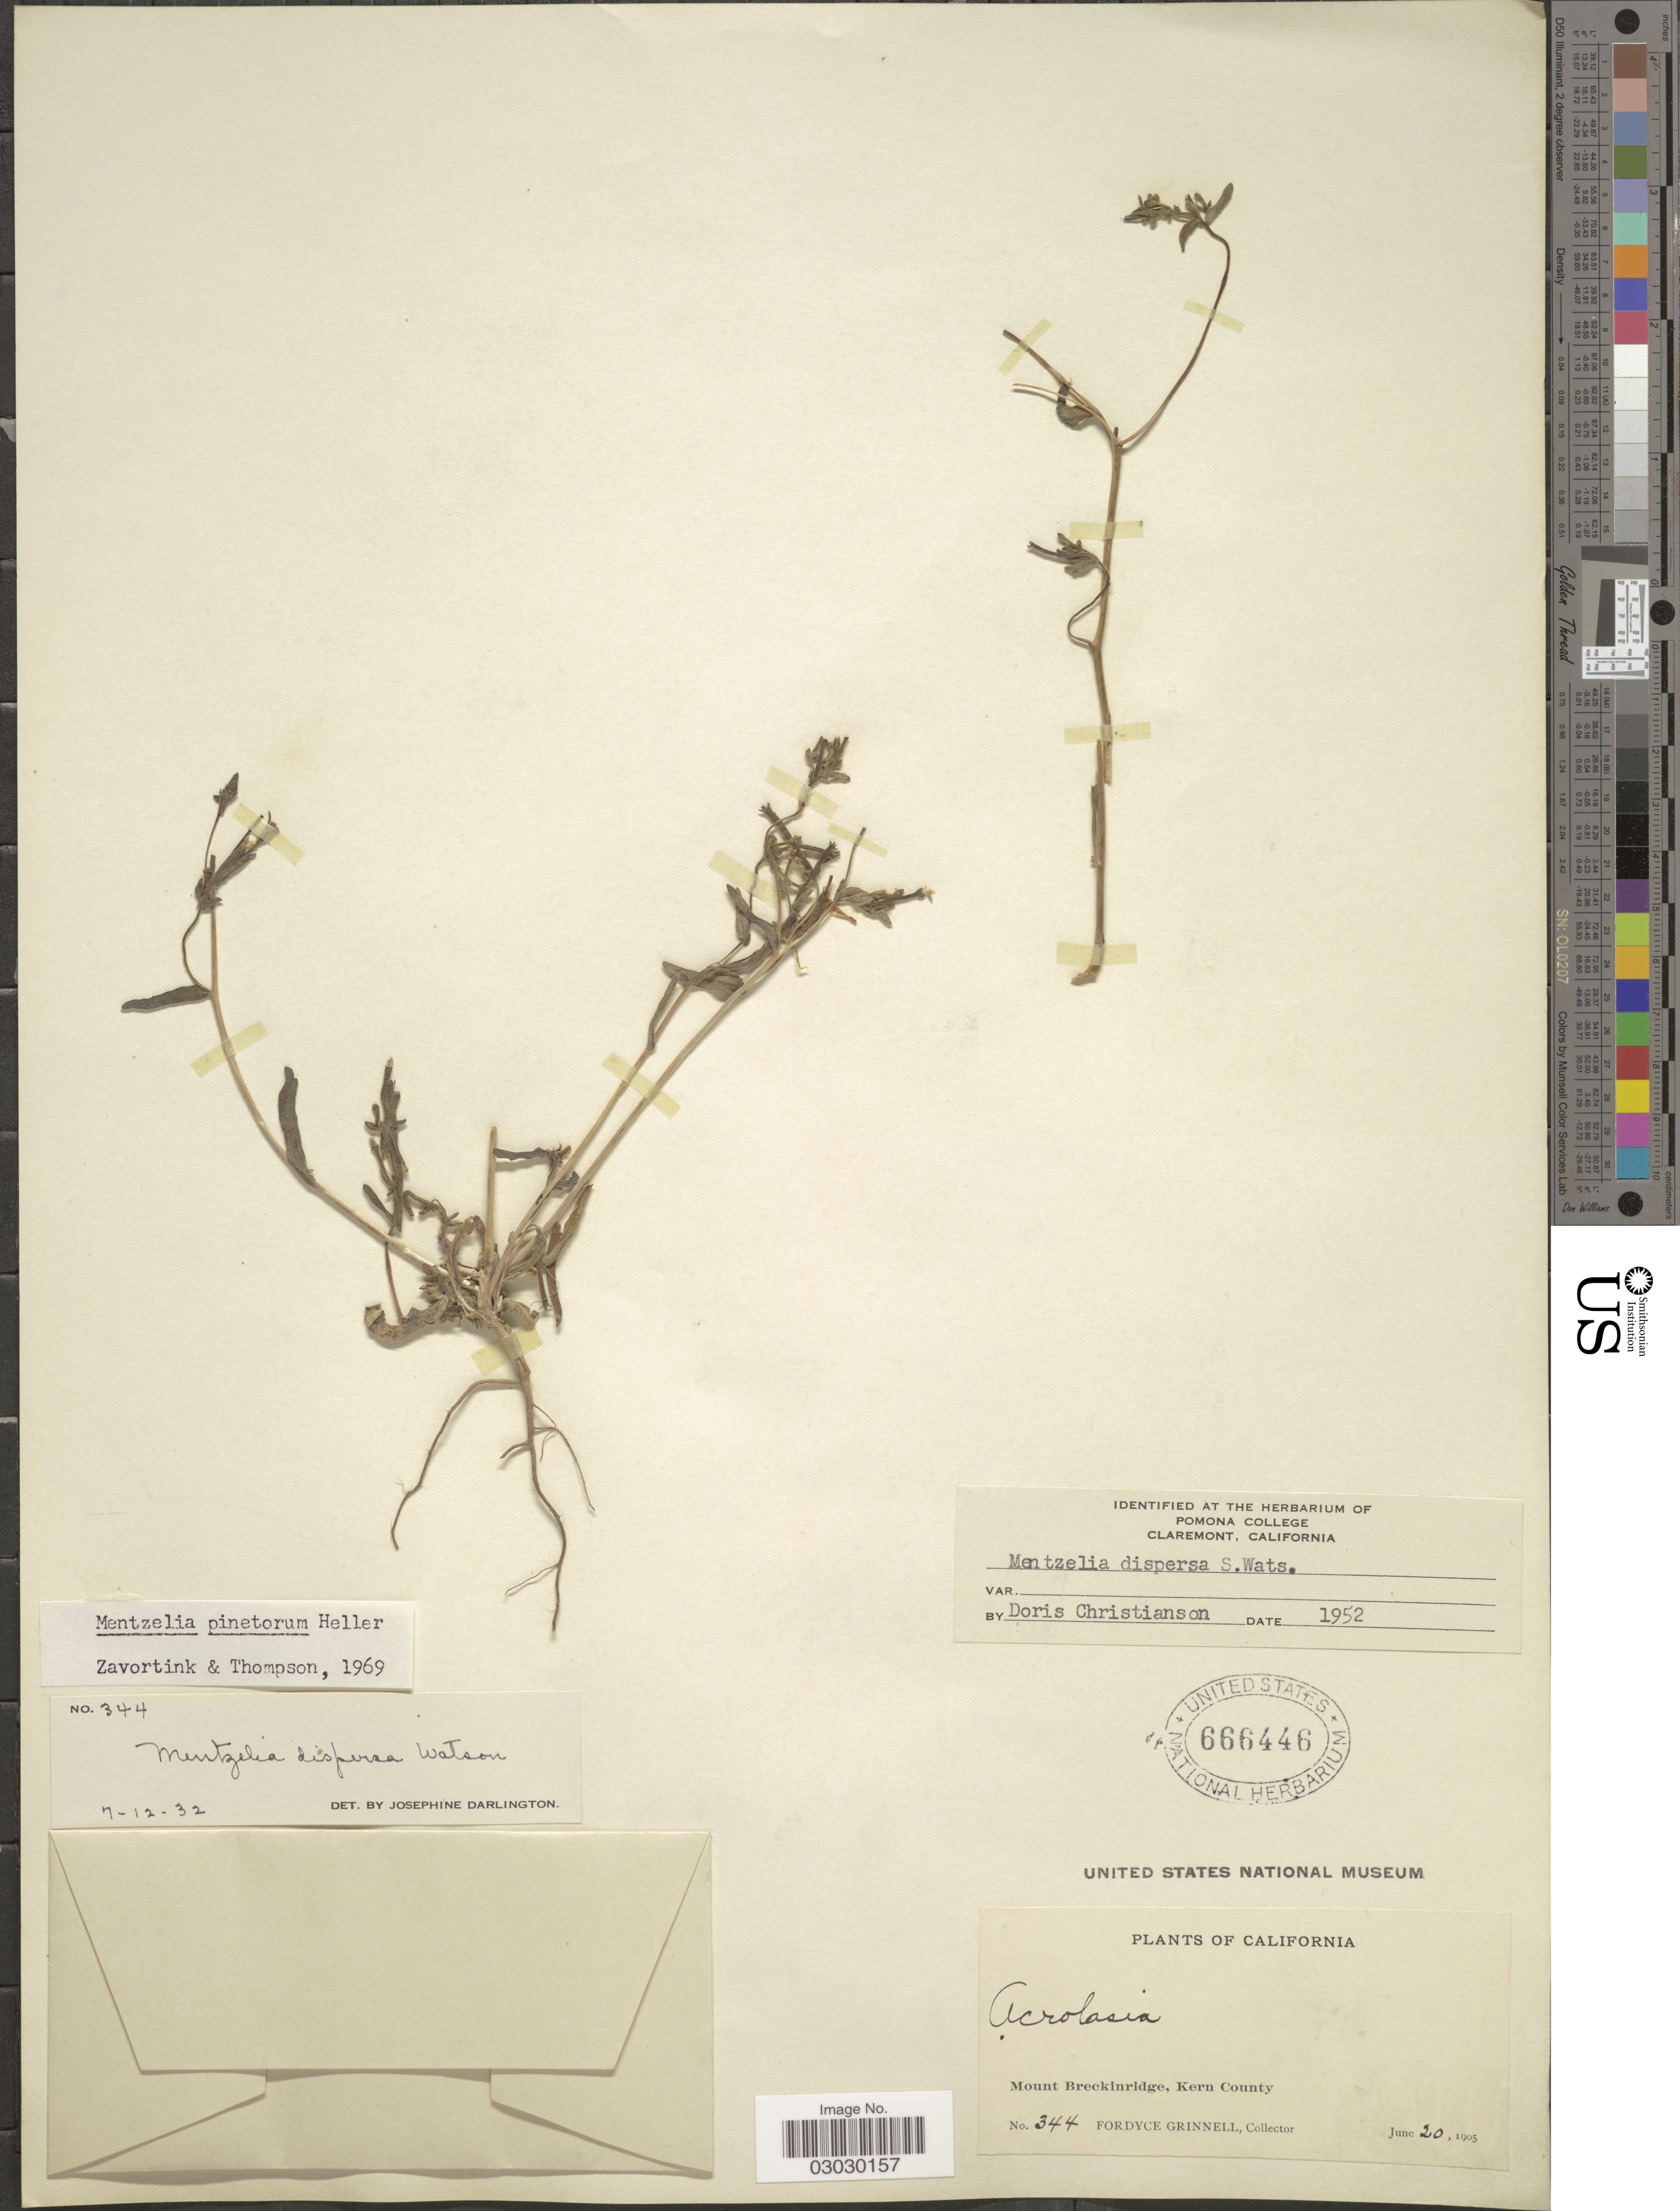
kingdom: Plantae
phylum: Tracheophyta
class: Magnoliopsida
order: Cornales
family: Loasaceae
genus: Mentzelia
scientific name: Mentzelia pinetorum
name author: A. Heller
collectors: F. Grinnell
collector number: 344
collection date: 1905-06-20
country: United States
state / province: California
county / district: Kern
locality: Mount Breckinridge, Kern County.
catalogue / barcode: US 666446